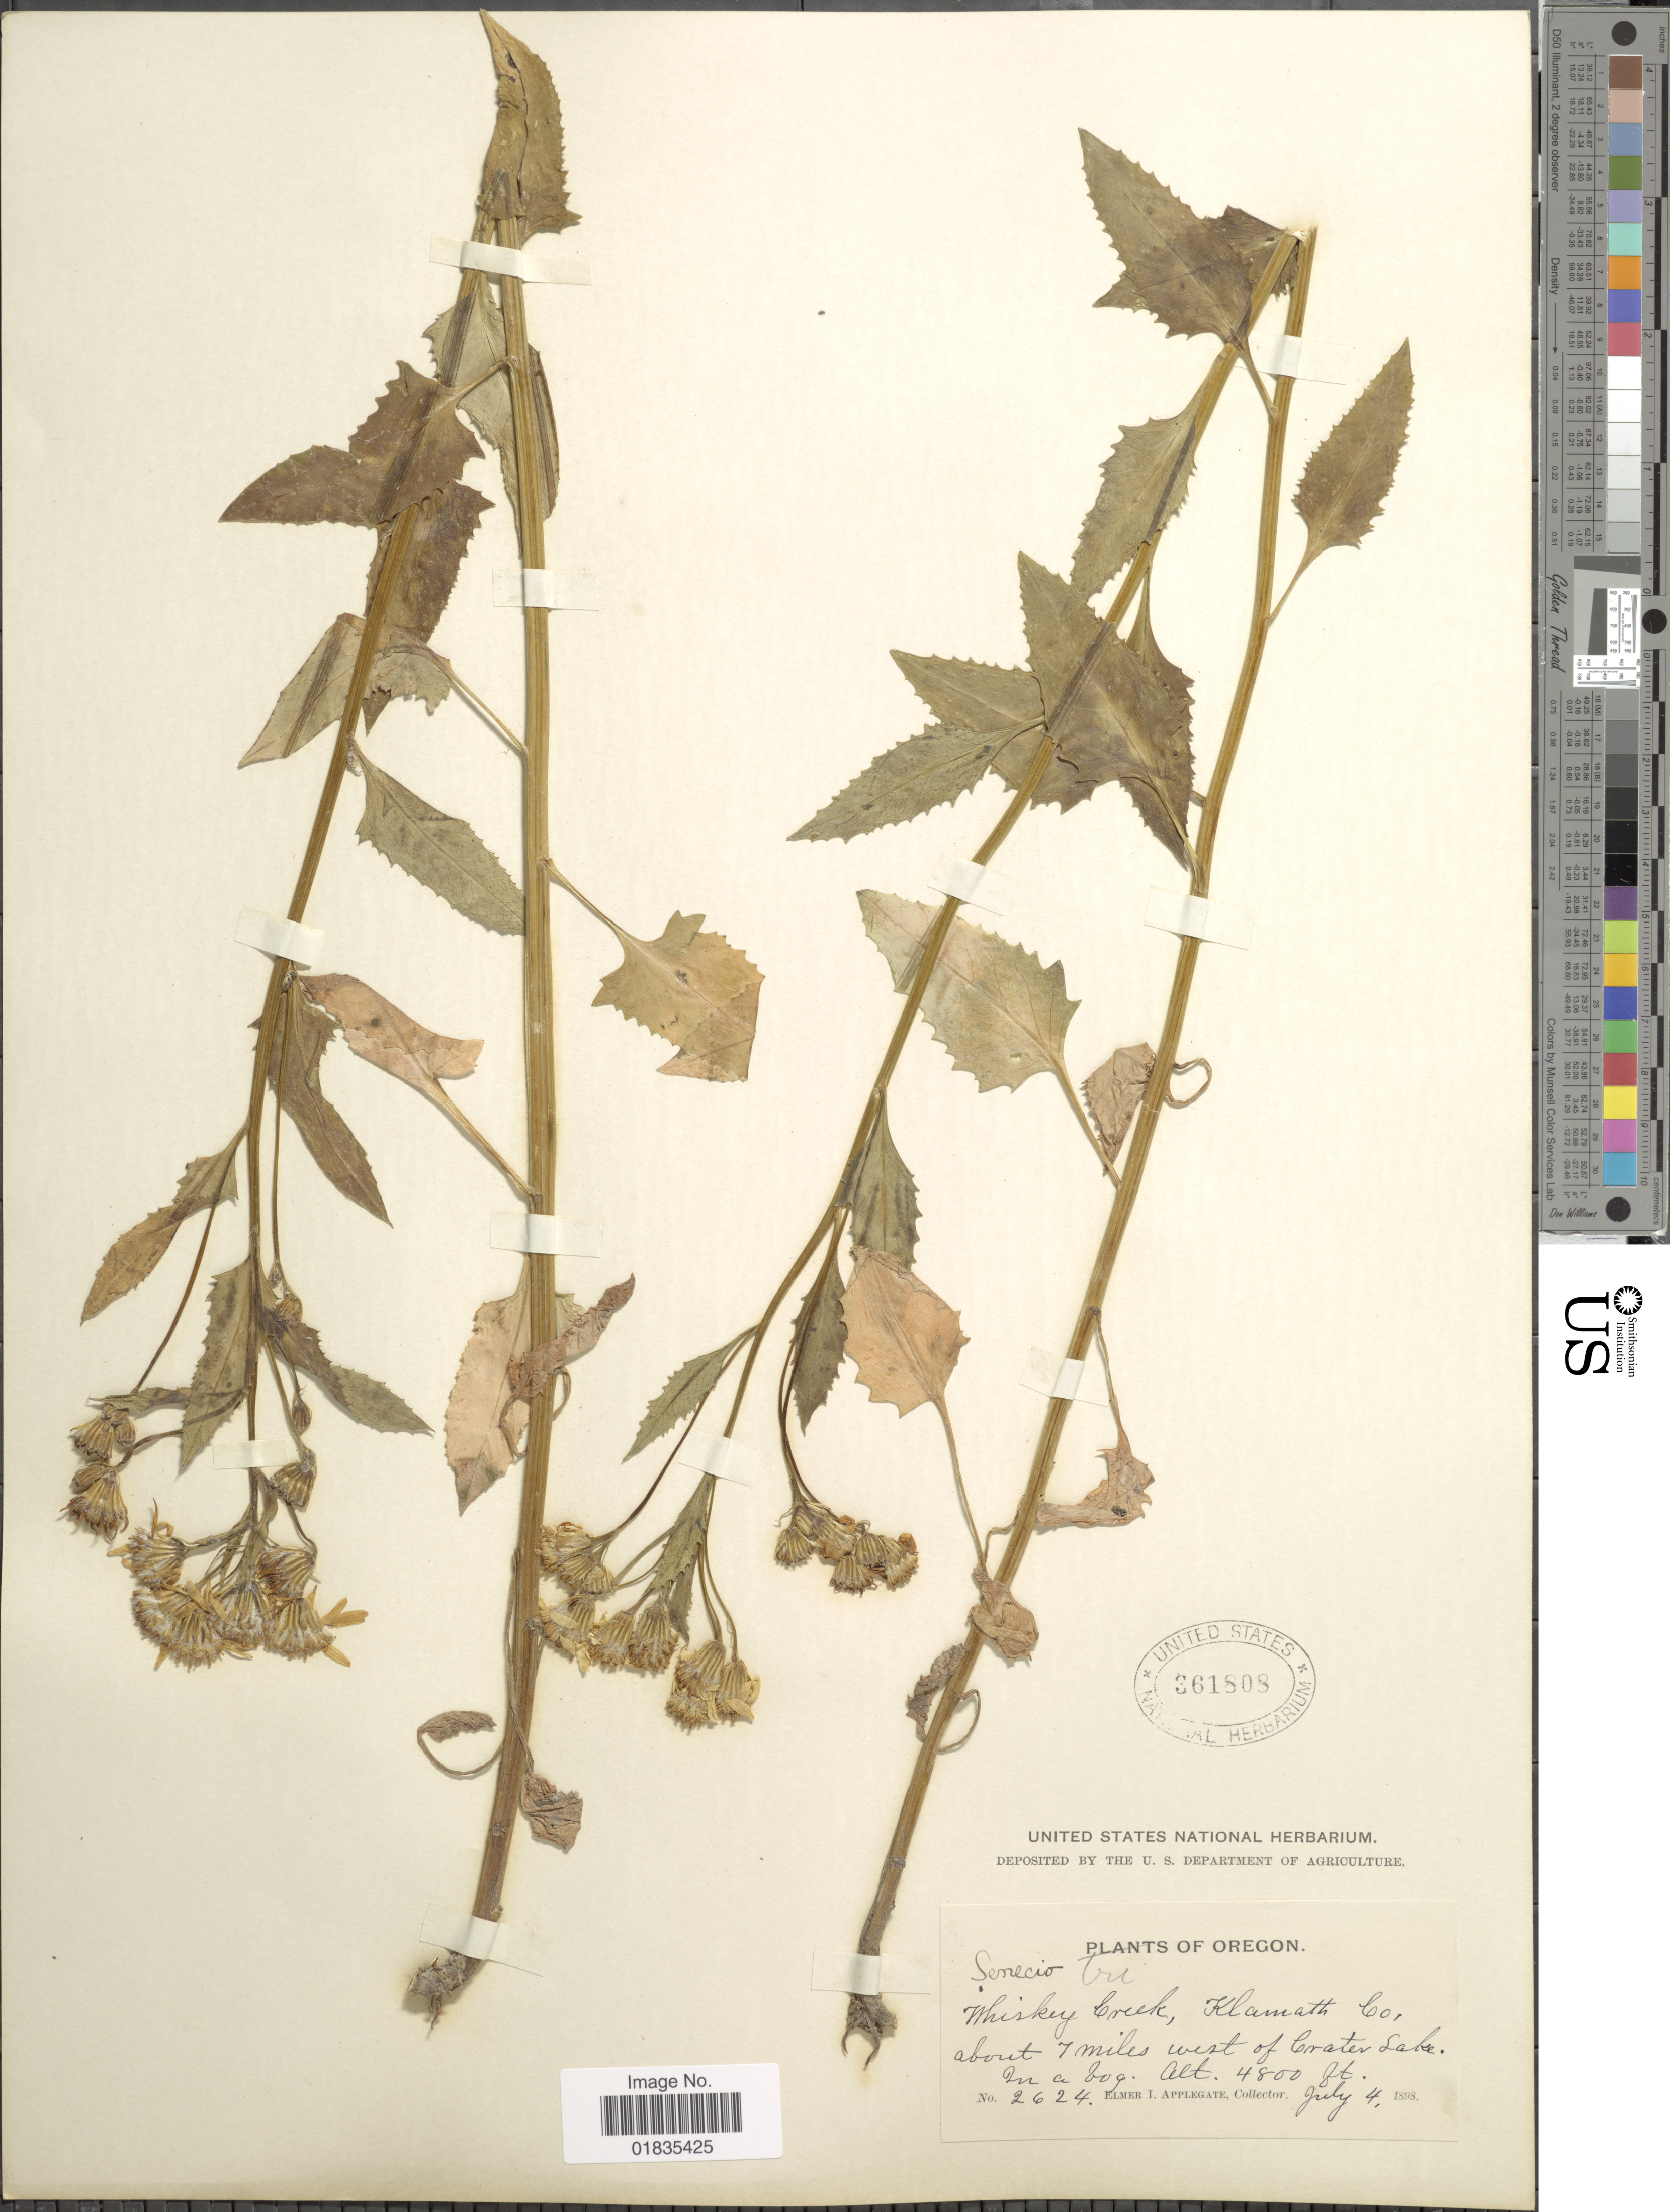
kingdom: Plantae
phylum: Tracheophyta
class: Magnoliopsida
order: Asterales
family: Asteraceae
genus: Senecio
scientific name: Senecio triangularis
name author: Hook.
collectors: E. I. Applegate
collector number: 2624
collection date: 1898-07-04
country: United States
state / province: Oregon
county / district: Klamath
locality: Whiskey Creek, Klamath Co., about 7 miles west of Crater Lake, in a bog.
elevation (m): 1463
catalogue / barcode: US 361808